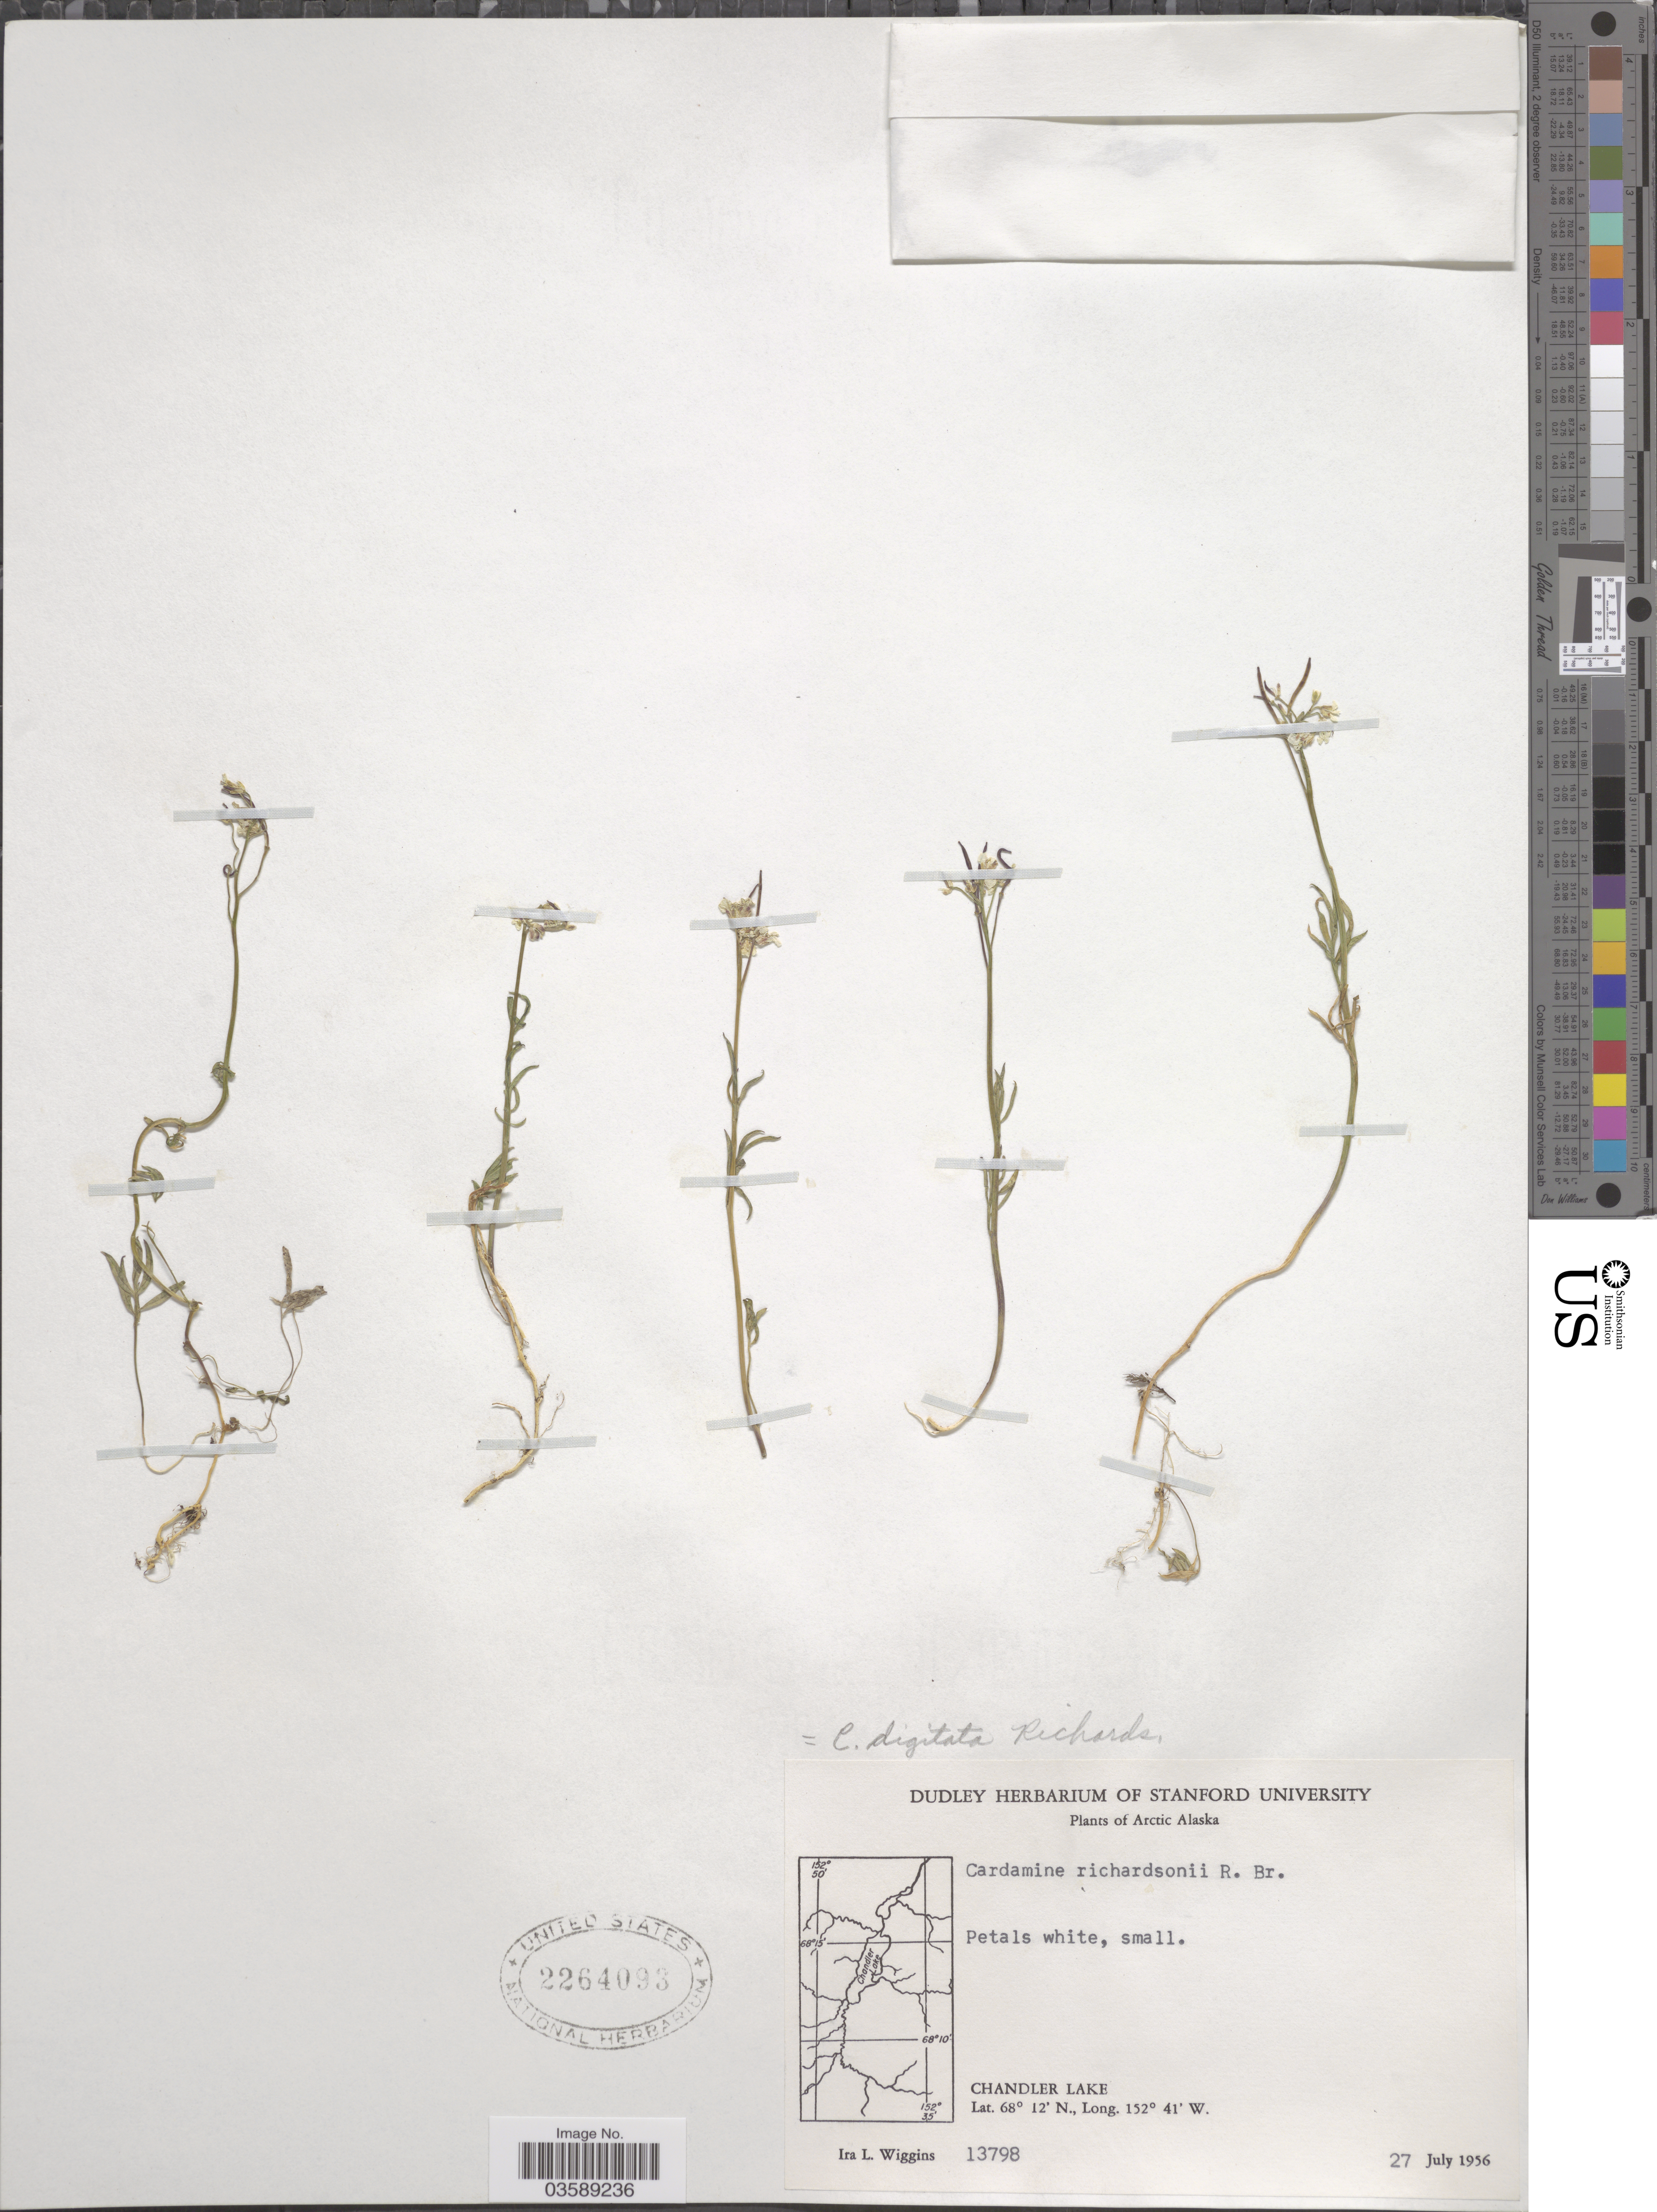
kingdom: Plantae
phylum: Tracheophyta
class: Magnoliopsida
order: Brassicales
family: Brassicaceae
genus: Cardamine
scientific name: Cardamine digitata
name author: Richardson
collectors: I. L. Wiggins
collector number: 13798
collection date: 1956-07-27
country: United States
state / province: Alaska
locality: Arctic Alaska. Chandler Lake.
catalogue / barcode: US 2264093